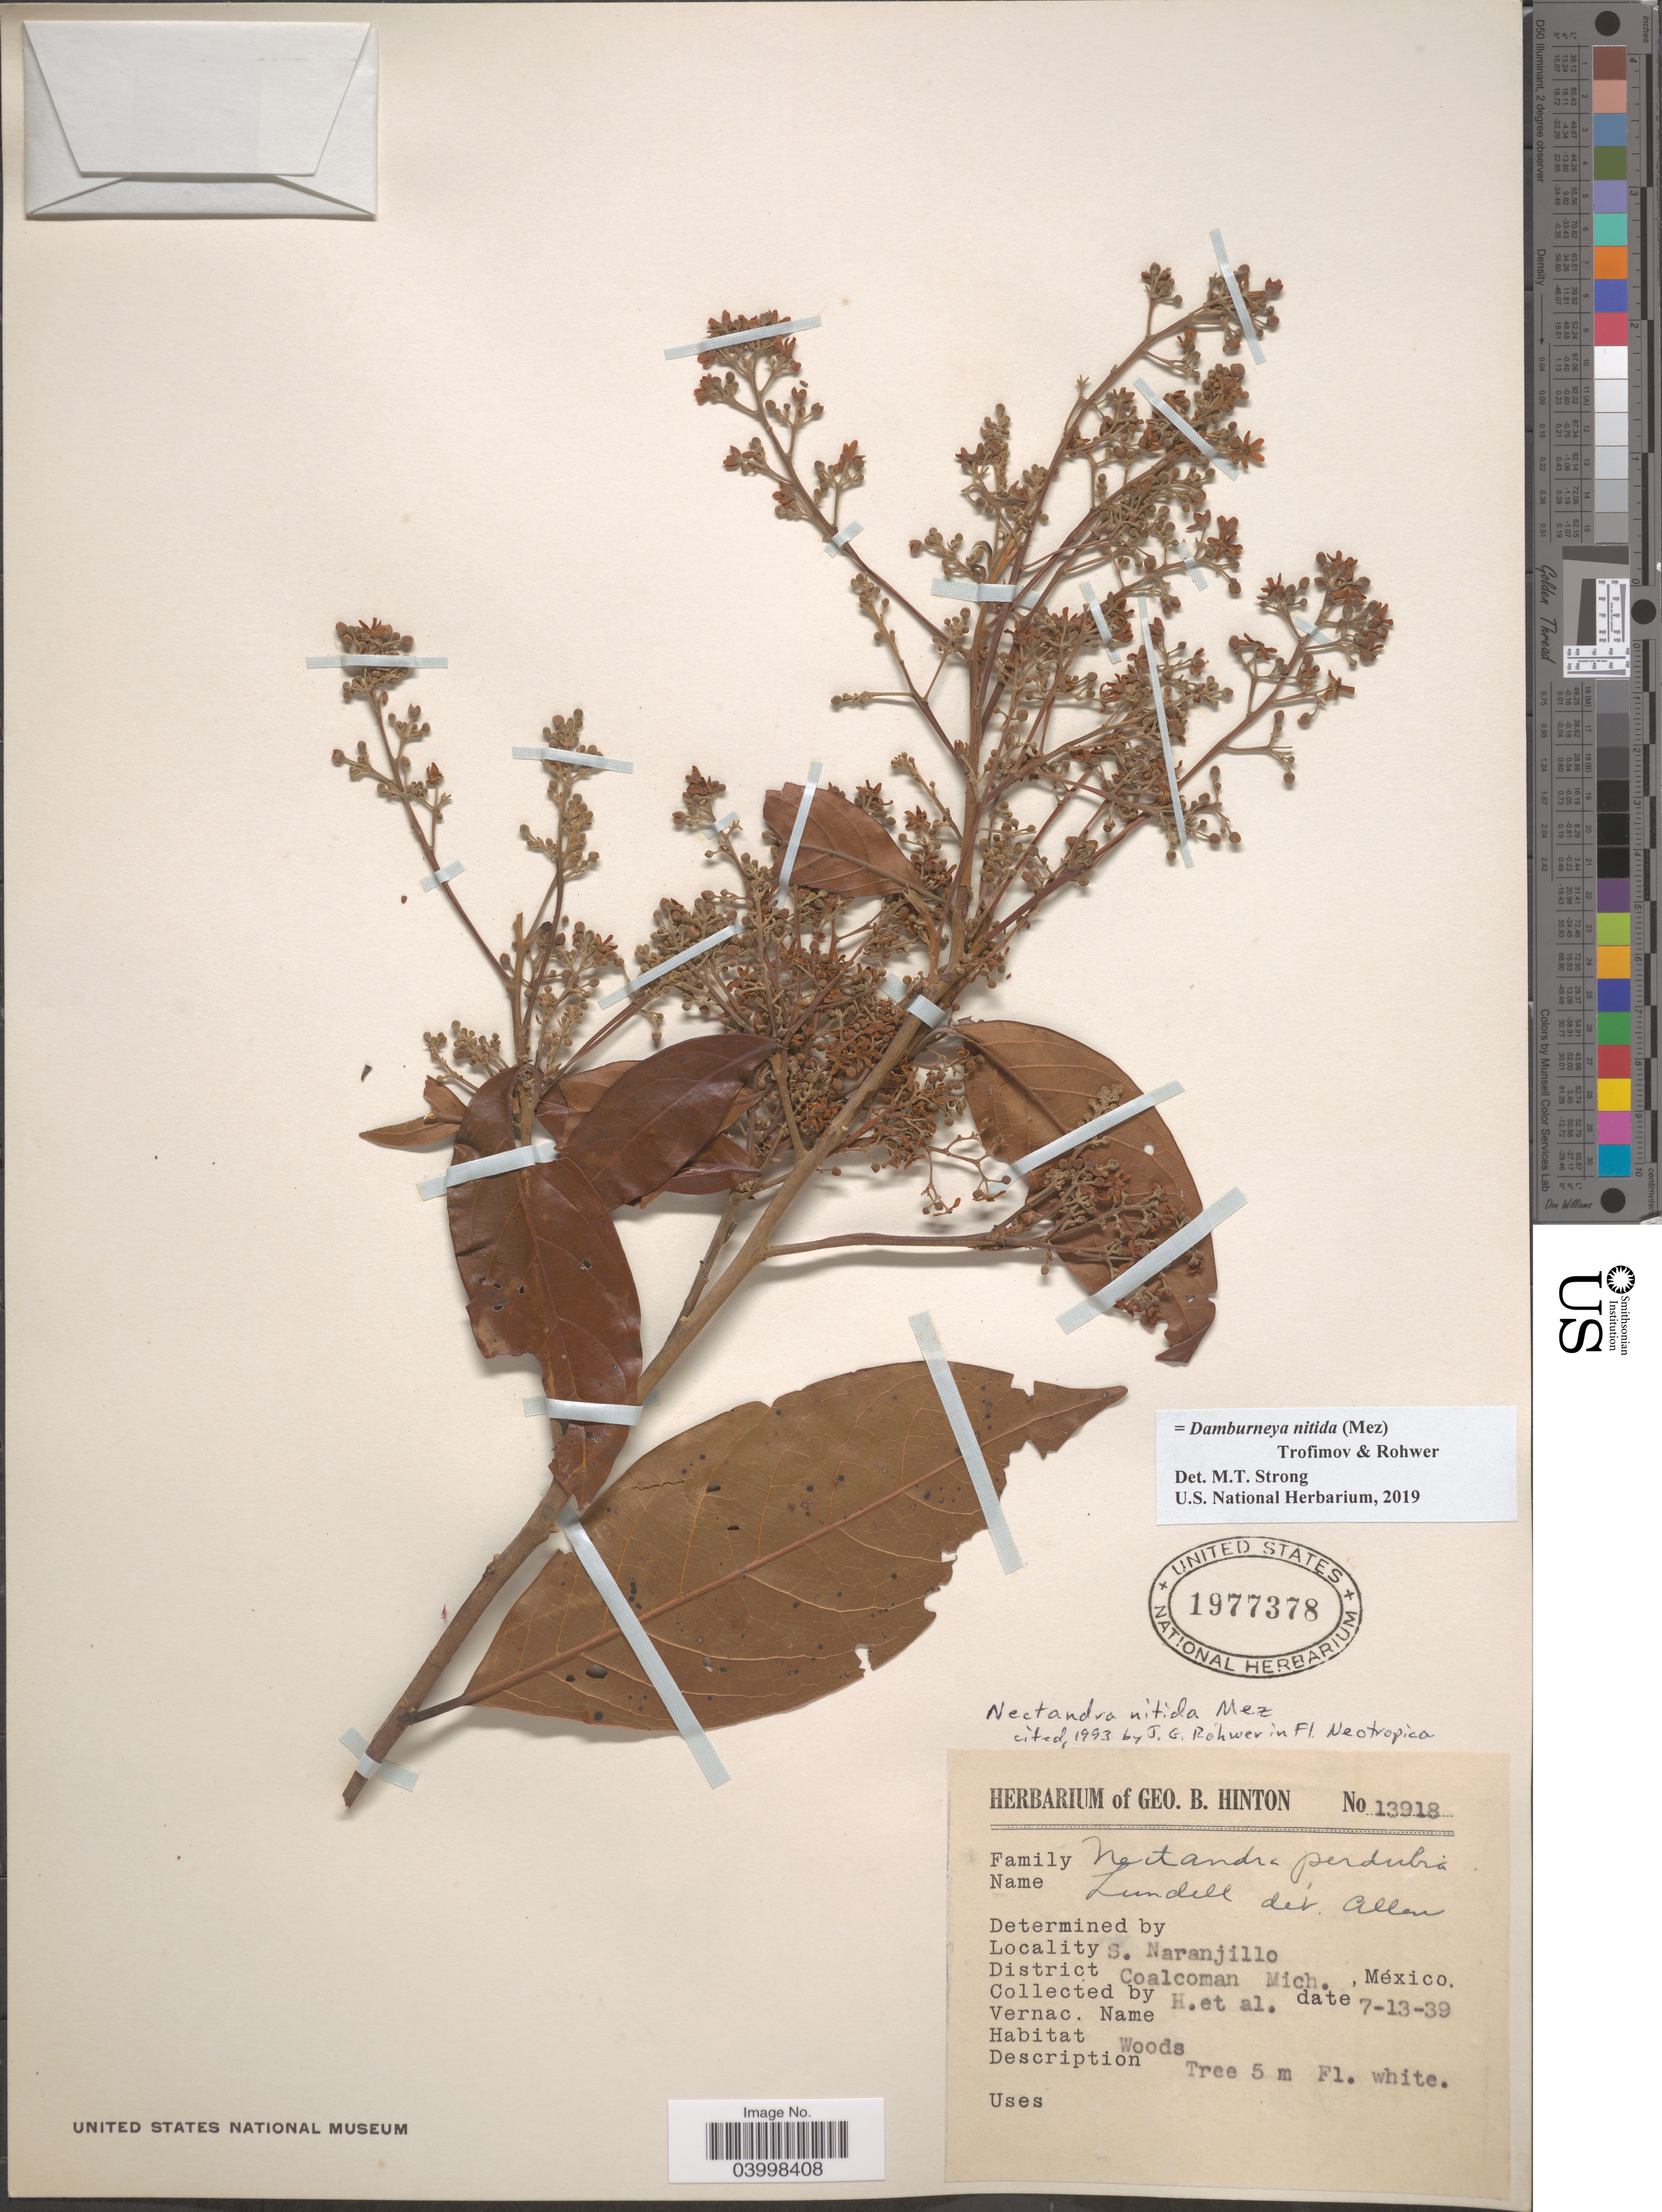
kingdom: Plantae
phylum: Tracheophyta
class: Magnoliopsida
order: Laurales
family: Lauraceae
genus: Damburneya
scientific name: Damburneya nitida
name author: (Mez) Trofimov & Rohwer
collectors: G. B. Hinton & et al.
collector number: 13918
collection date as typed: Transcribed d/m/y: 13/7/39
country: Mexico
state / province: Michoacán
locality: S. Naranjillo. District Coalcoman.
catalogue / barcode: US 1977378